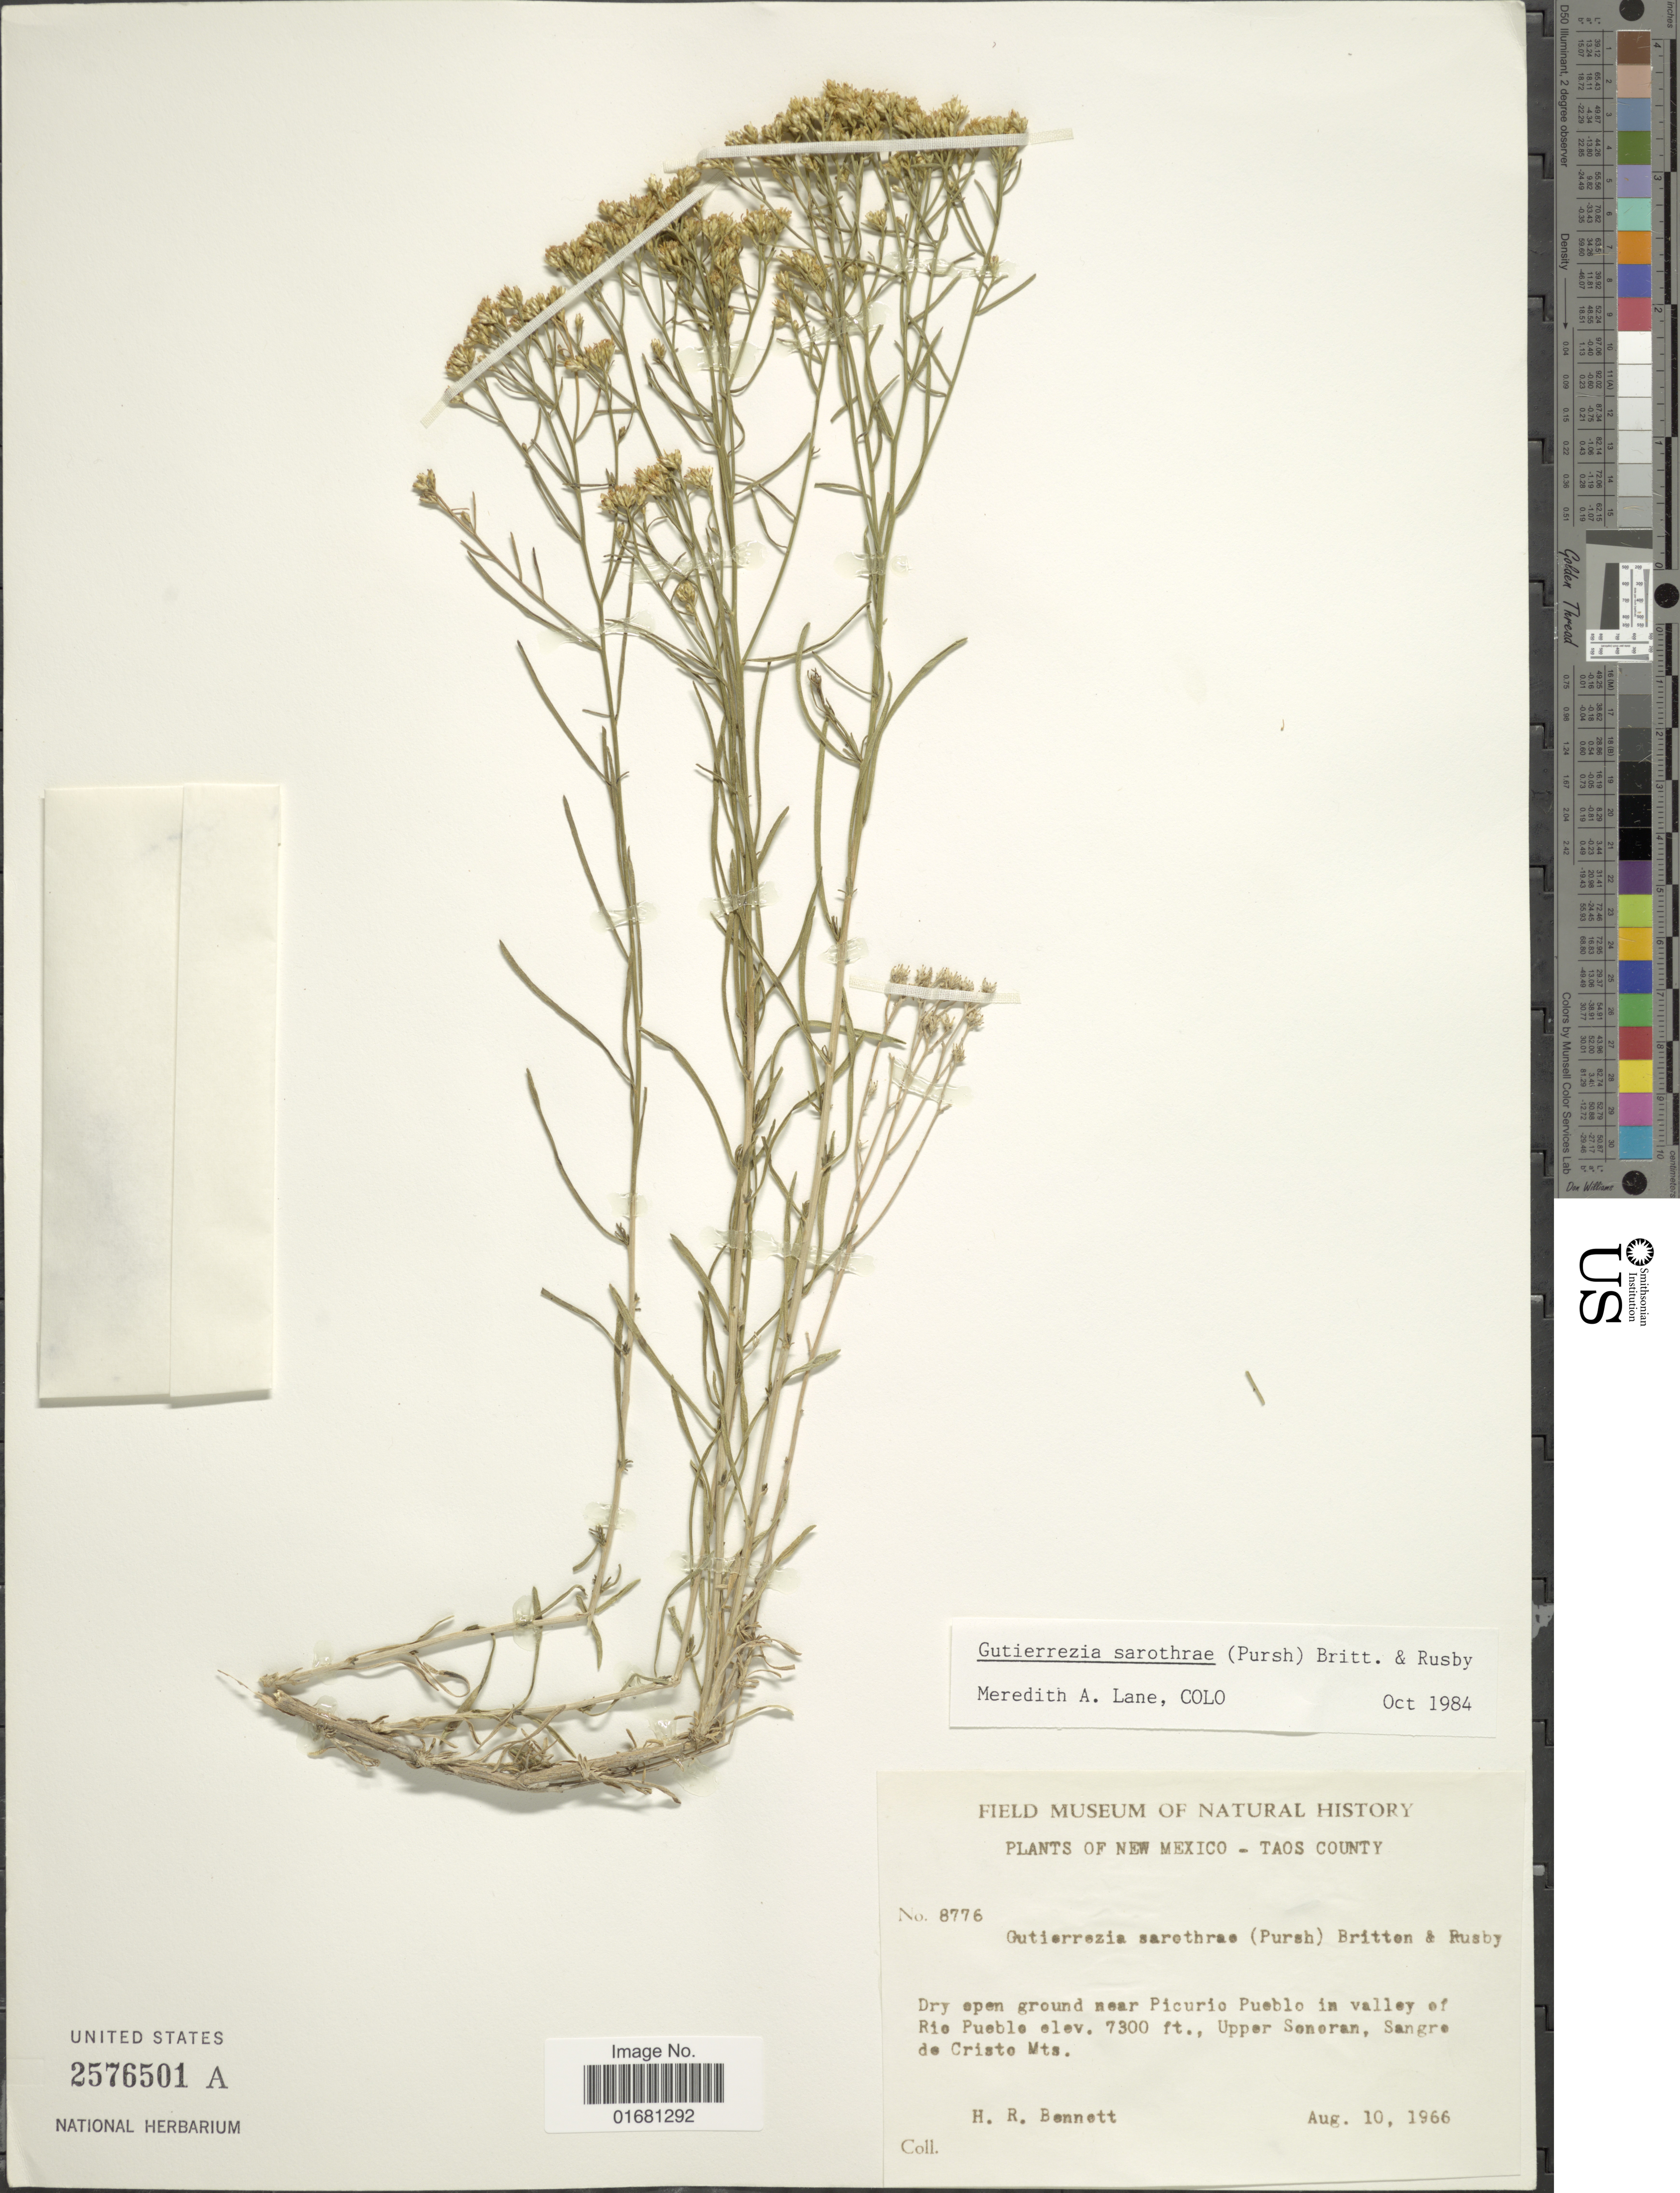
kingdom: Plantae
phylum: Tracheophyta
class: Magnoliopsida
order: Asterales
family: Asteraceae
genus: Gutierrezia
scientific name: Gutierrezia sarothrae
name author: (Pursh) Britton & Rusby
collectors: H. R. Bennett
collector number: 8776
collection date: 1966-08-10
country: United States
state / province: New Mexico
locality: New Mexico. Taos County. Dry open ground near Picurio Pueblo in valley of Rio Pueblo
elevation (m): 2225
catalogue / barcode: US 2576501A